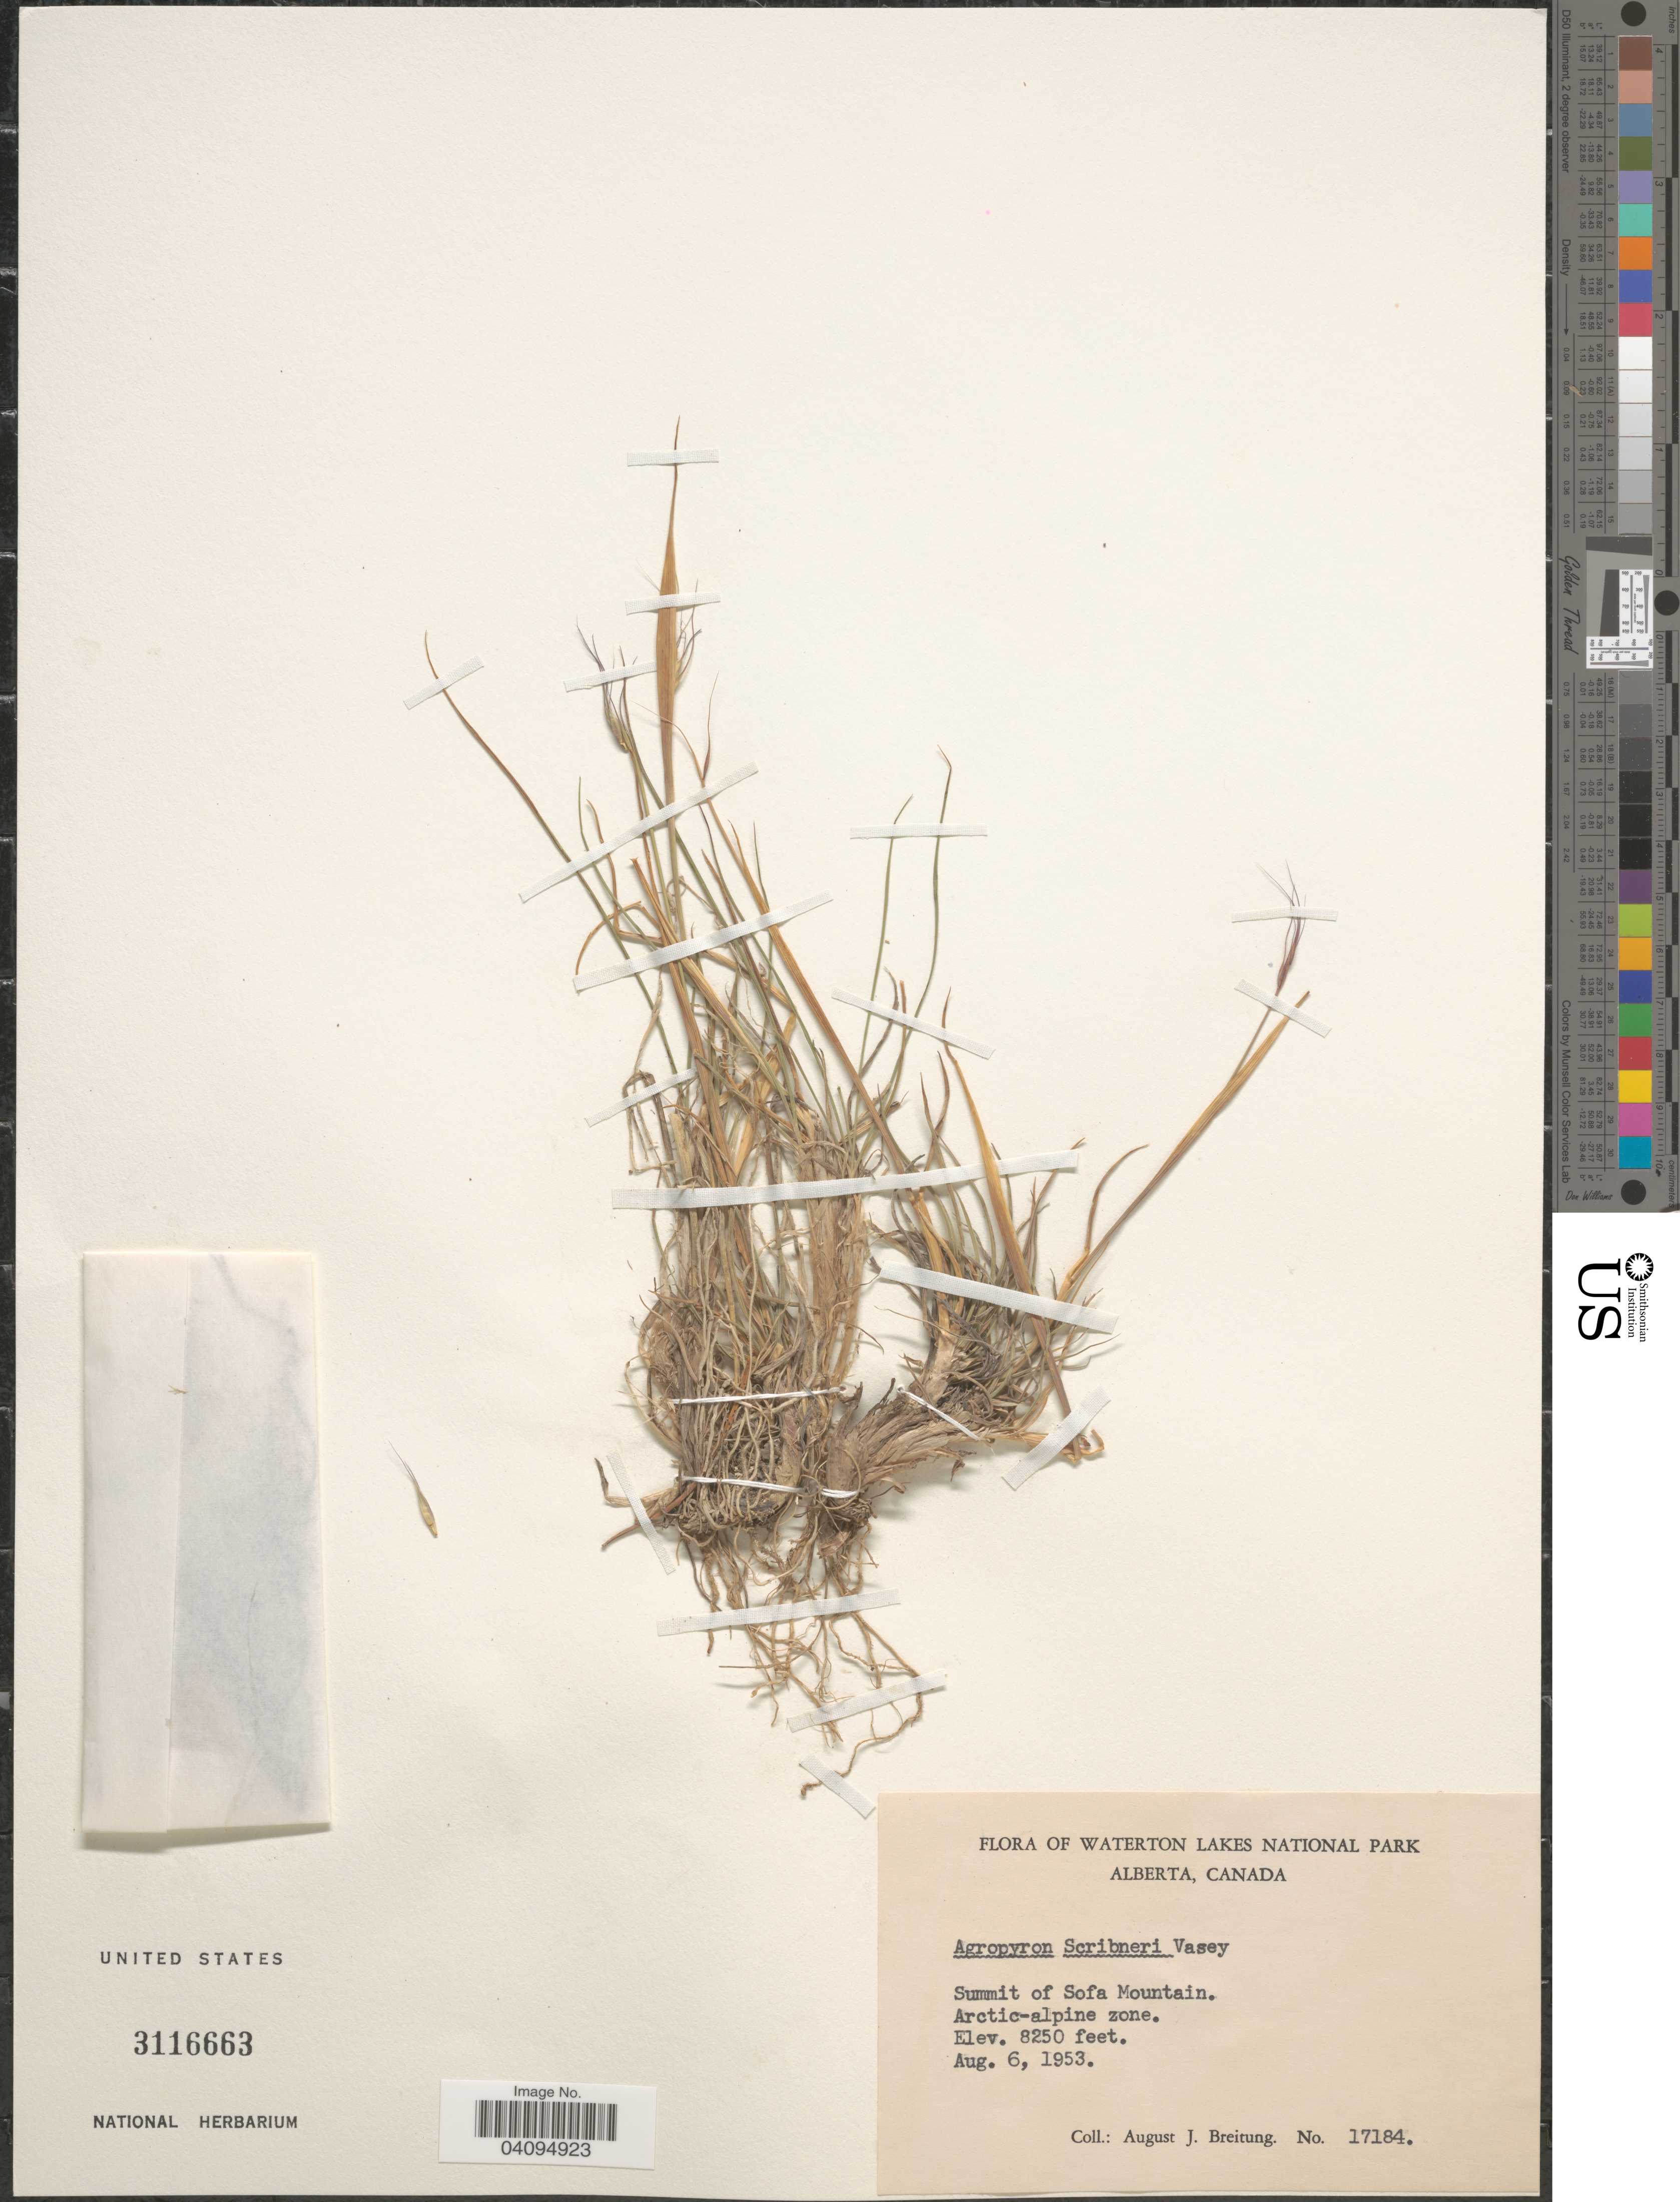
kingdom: Plantae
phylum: Tracheophyta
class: Liliopsida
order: Poales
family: Poaceae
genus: Elymus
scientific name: Elymus scribneri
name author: (Vasey) M.E. Jones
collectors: A. Breitung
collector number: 17184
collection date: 1953-08-06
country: Canada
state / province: Alberta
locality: Waterton Lakes National Park. Summit of Sofa Mountain. Arctic-alpine zone.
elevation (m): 2515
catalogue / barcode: US 3116663